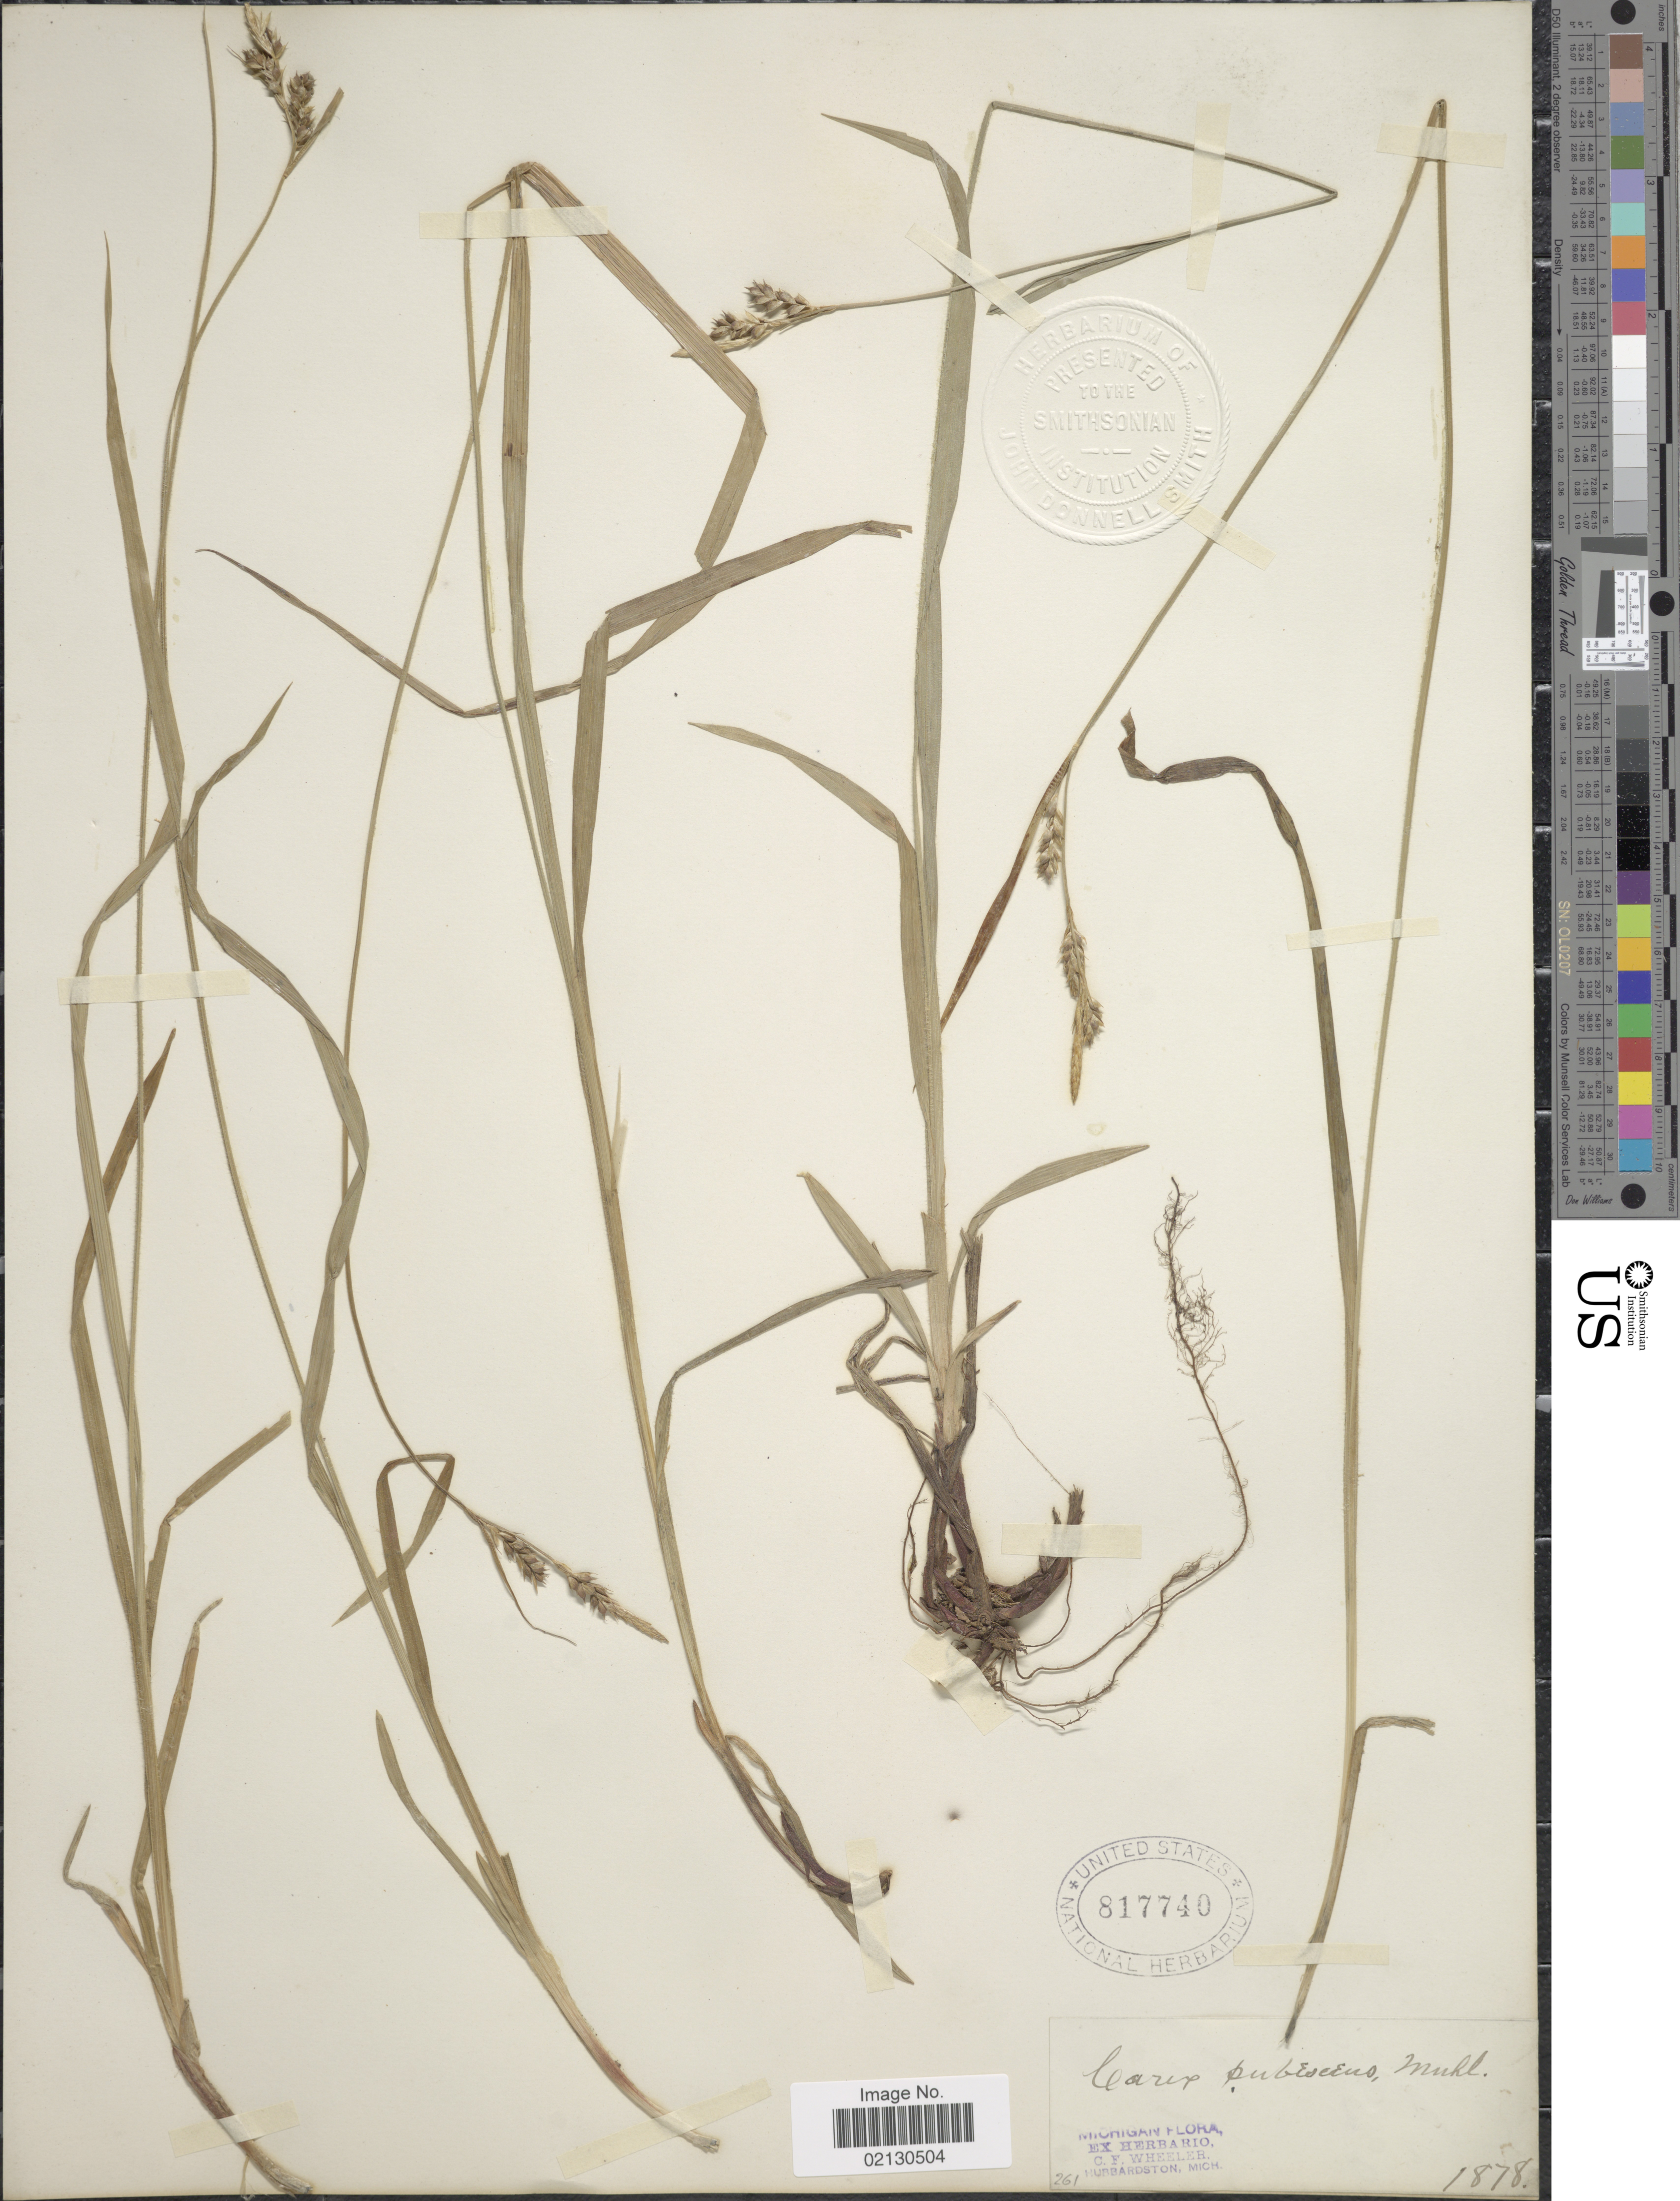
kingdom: Plantae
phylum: Tracheophyta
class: Liliopsida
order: Poales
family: Cyperaceae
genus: Carex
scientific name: Carex hirtifolia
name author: Mack.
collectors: ex herb. Wheeler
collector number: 261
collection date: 1878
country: United States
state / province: Michigan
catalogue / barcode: US 817740